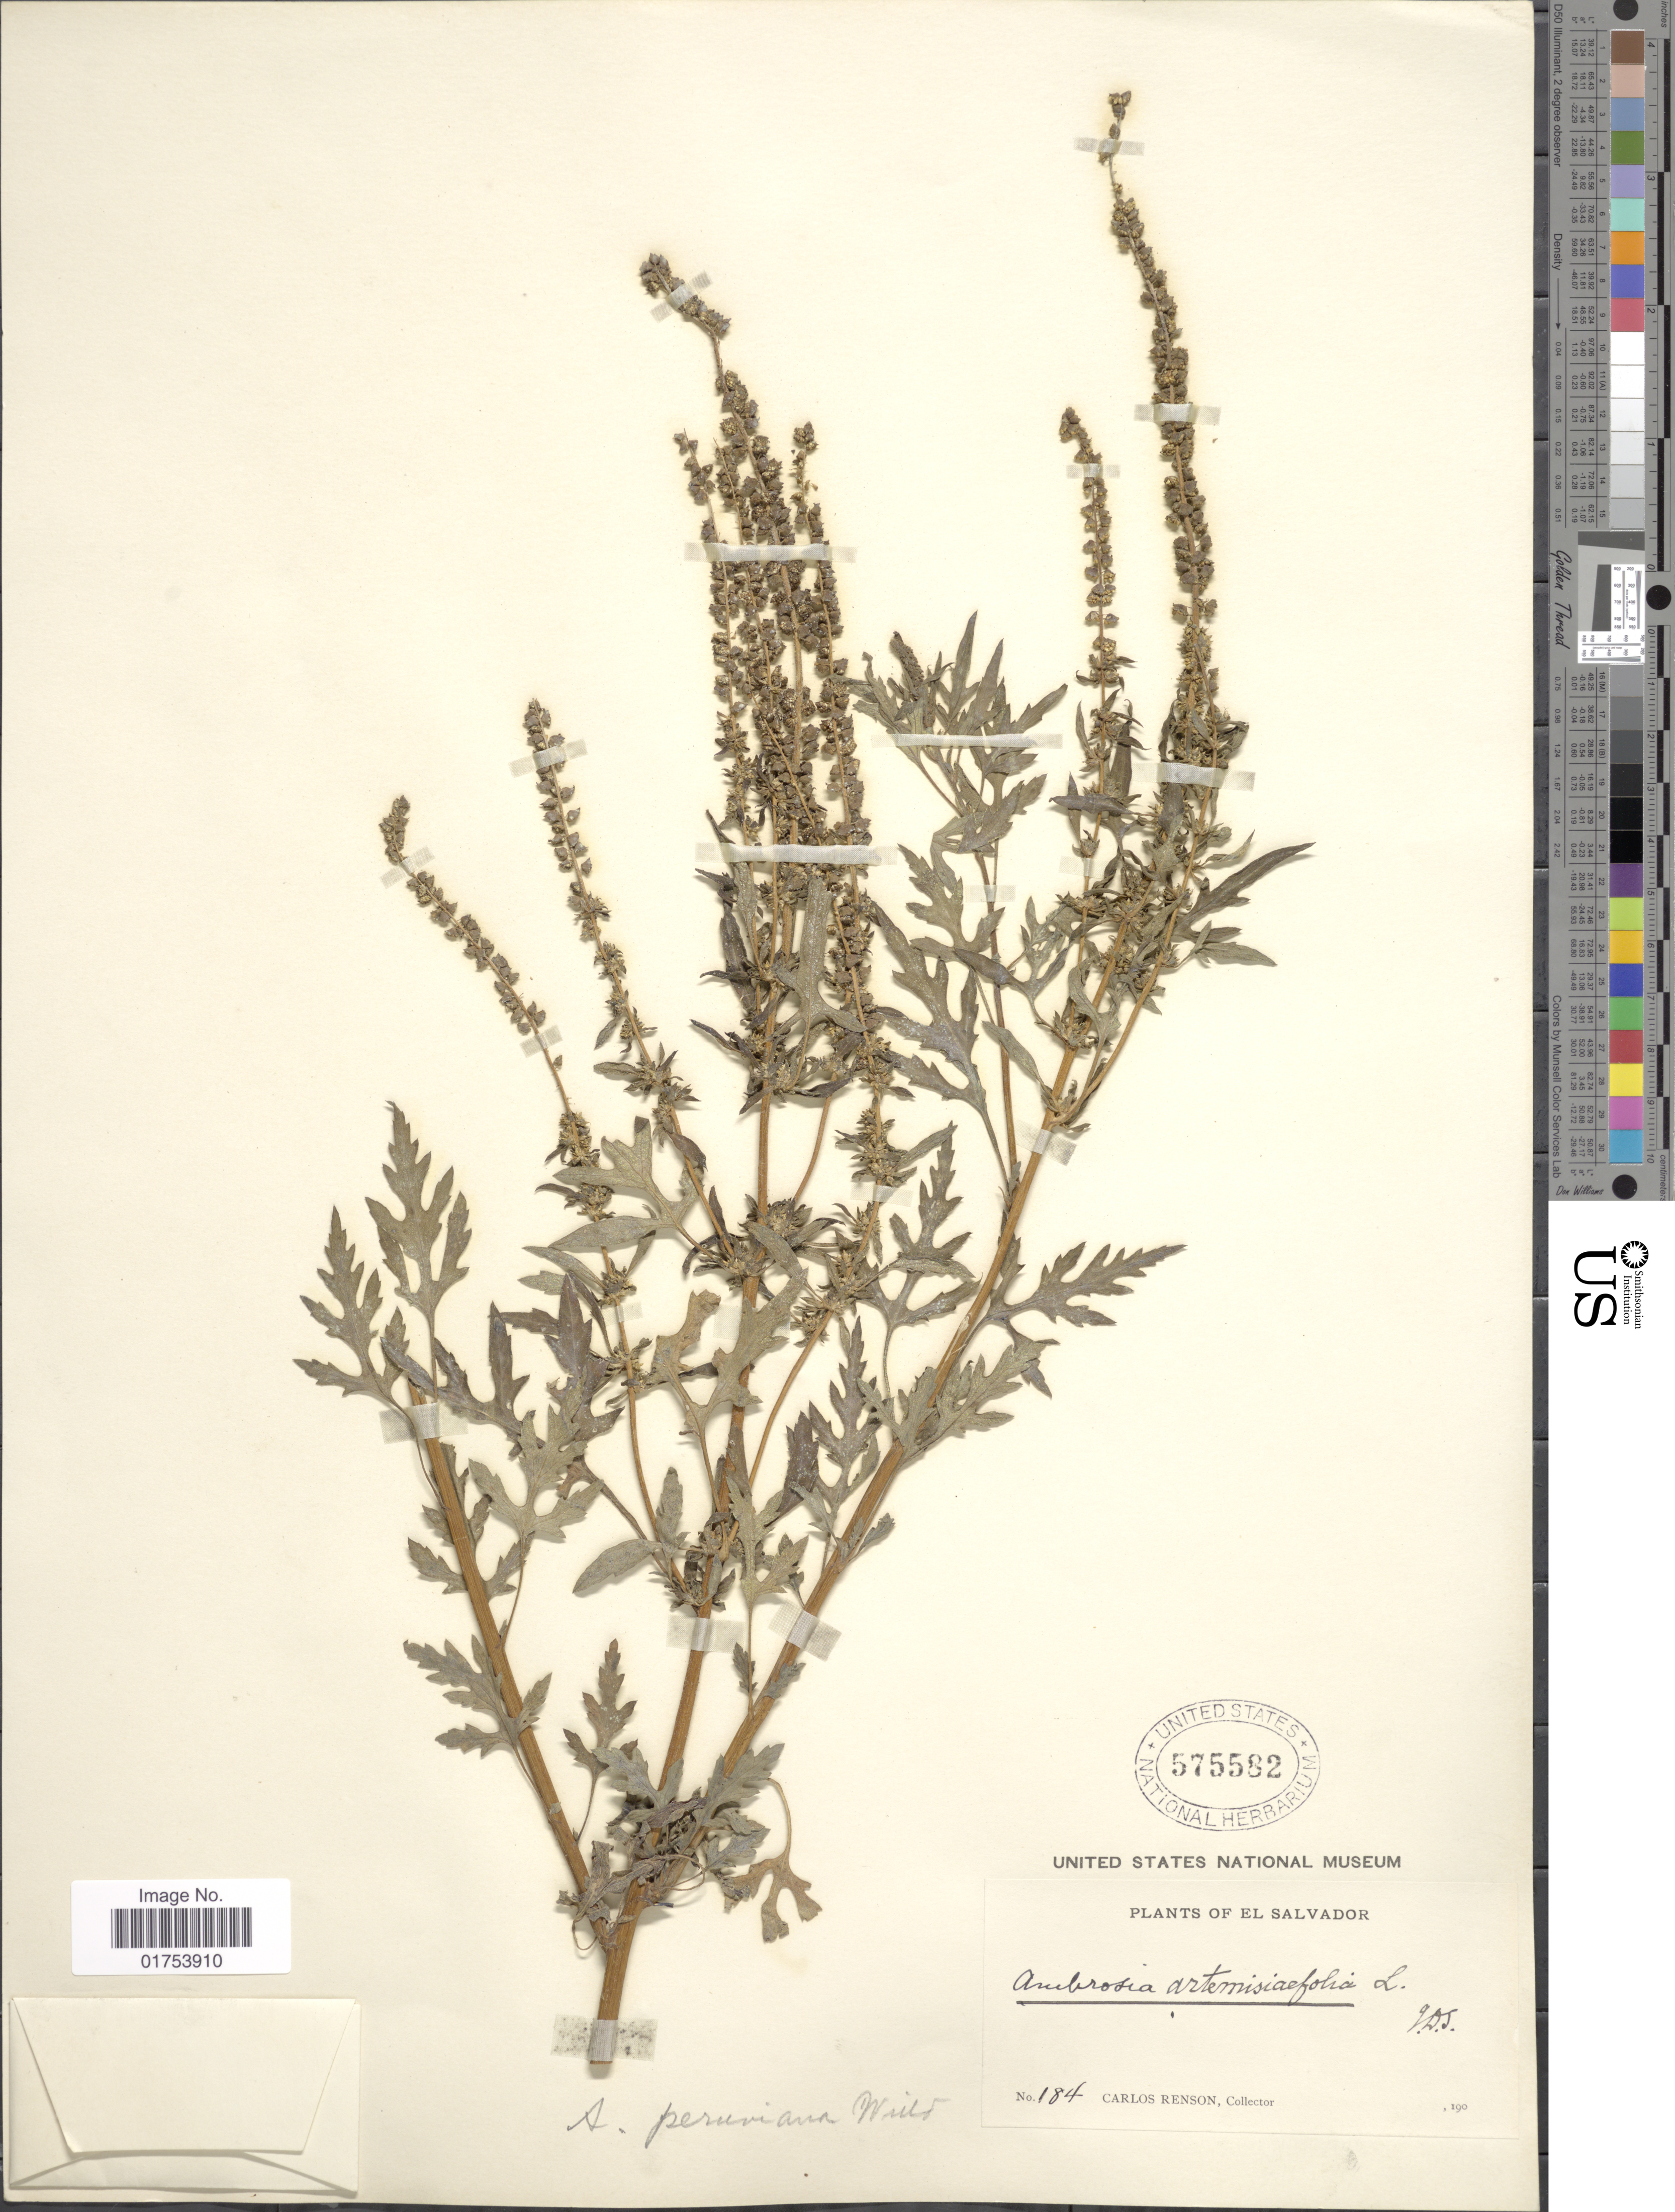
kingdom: Plantae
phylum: Tracheophyta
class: Magnoliopsida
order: Asterales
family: Asteraceae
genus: Ambrosia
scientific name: Ambrosia peruviana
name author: Willd.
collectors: C. Renson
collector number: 184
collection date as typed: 190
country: El Salvador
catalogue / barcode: US 575582